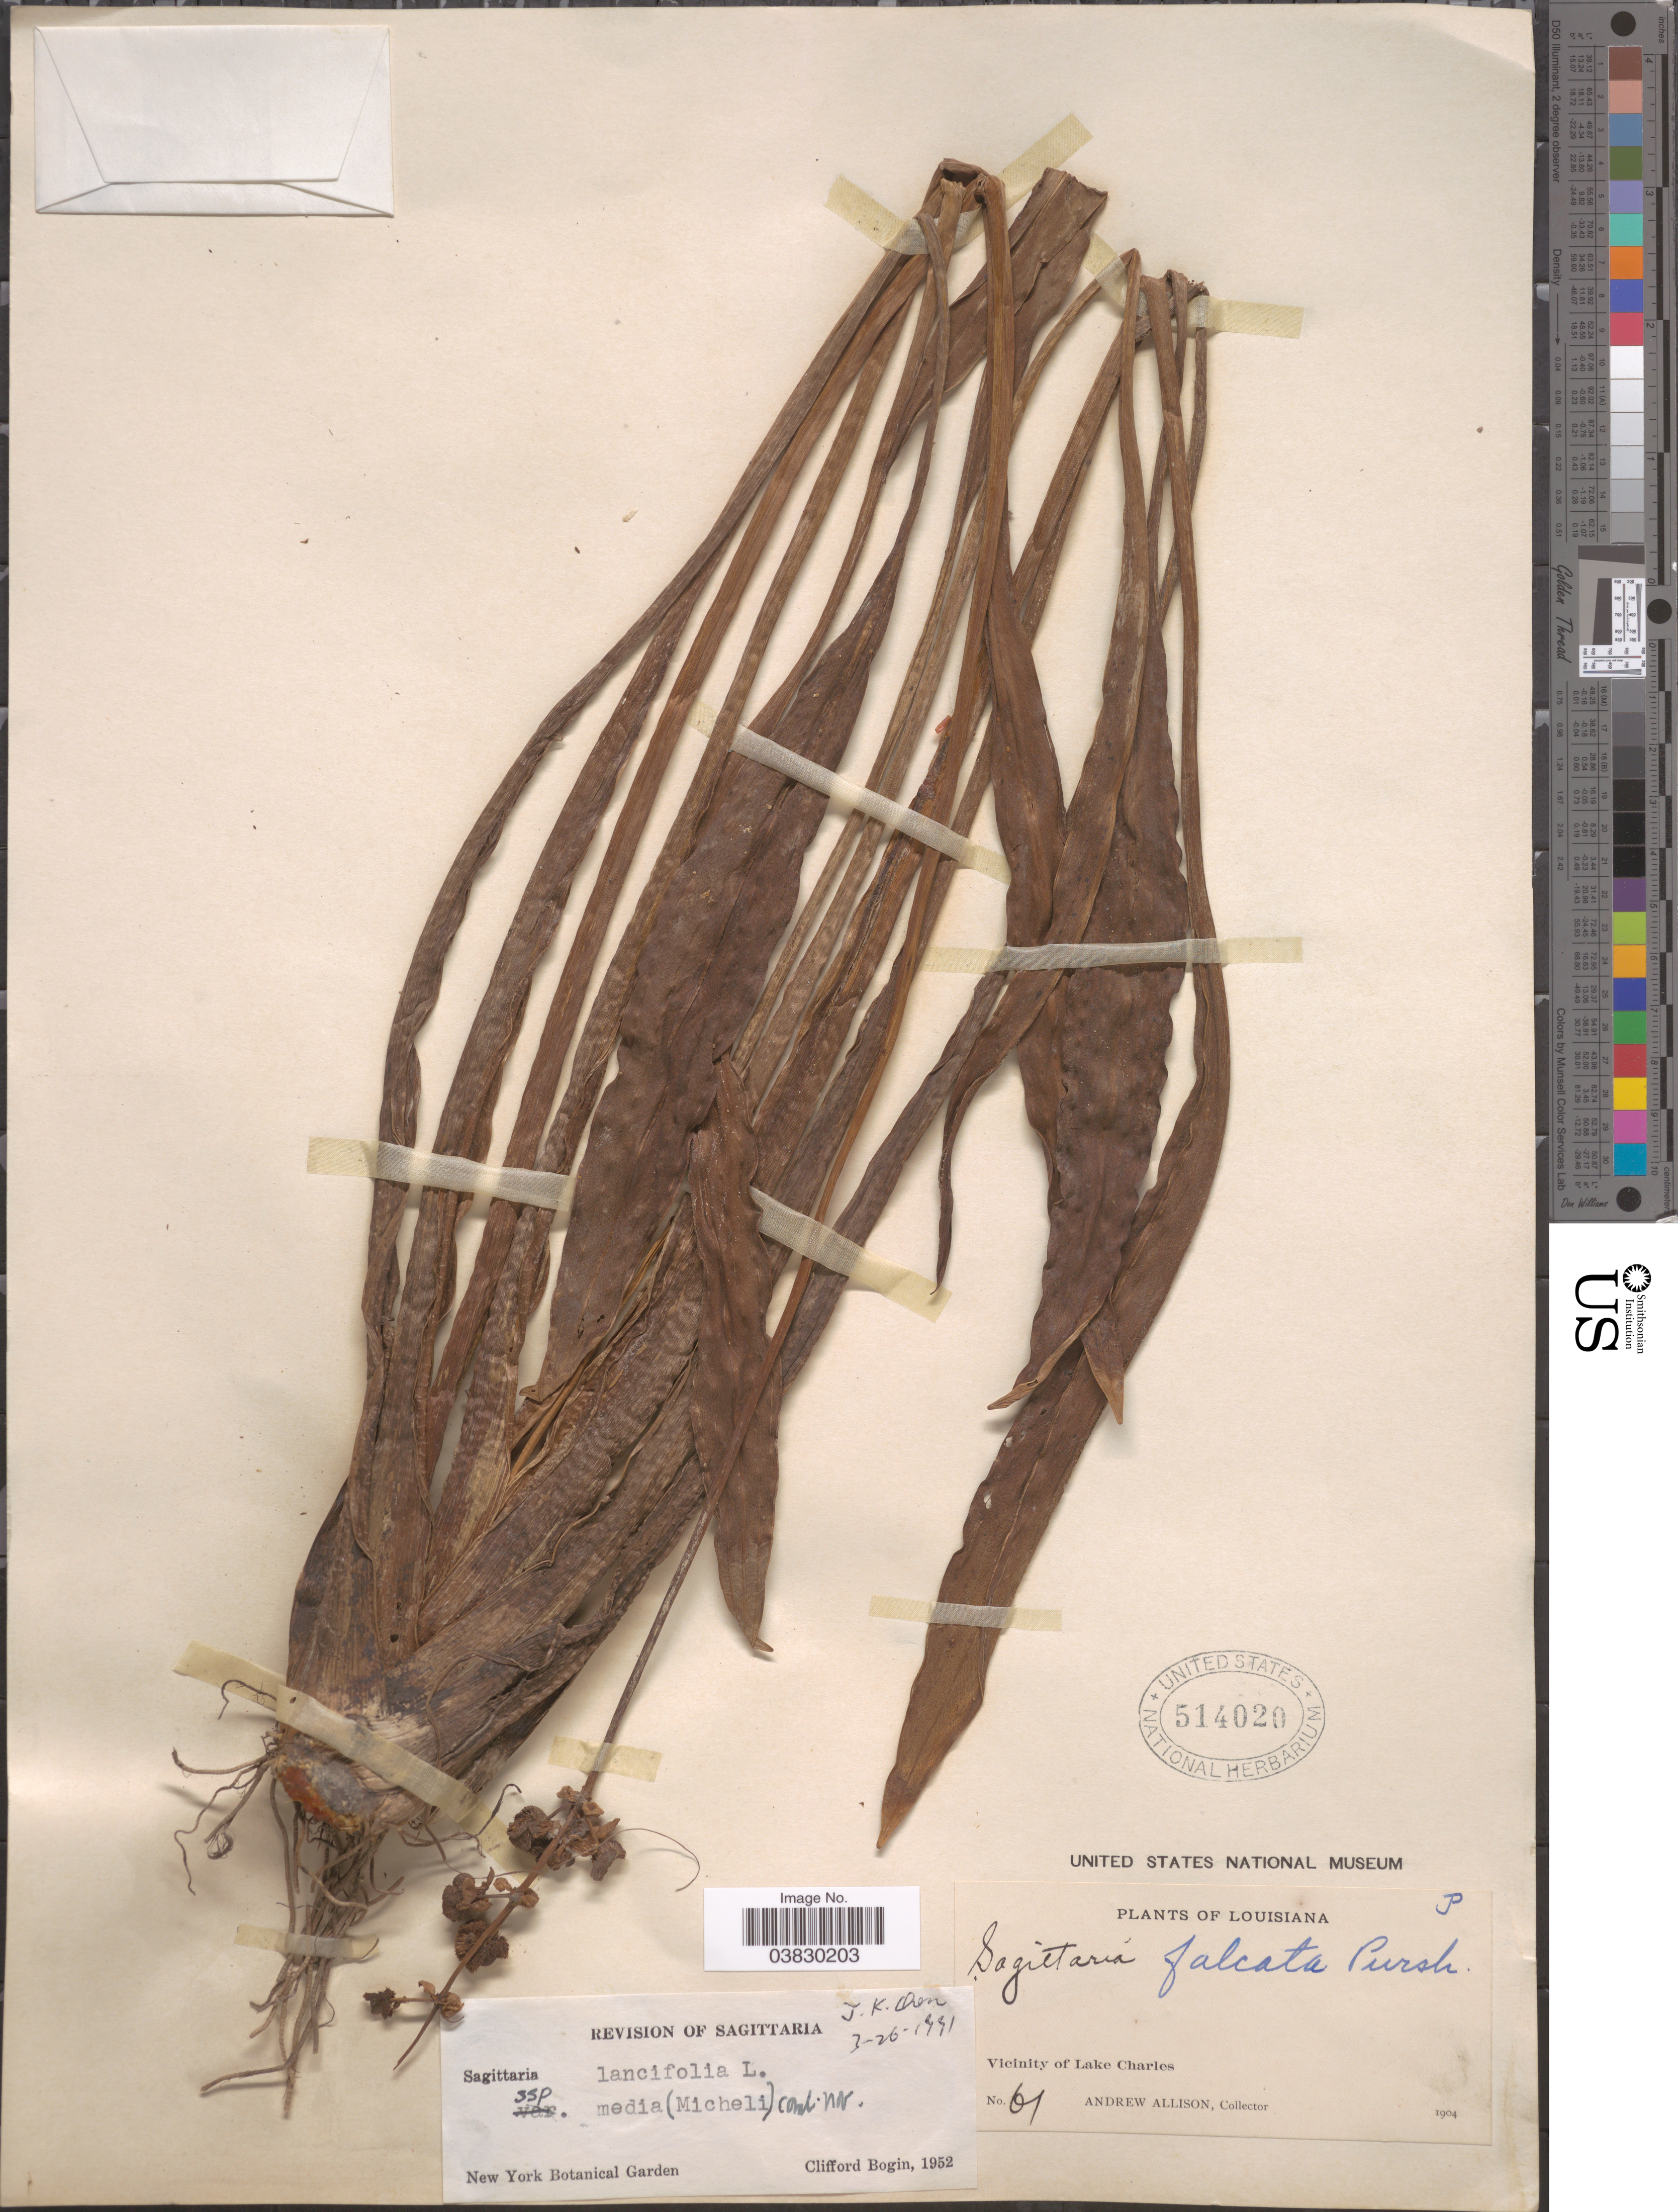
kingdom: Plantae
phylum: Tracheophyta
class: Liliopsida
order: Alismatales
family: Alismataceae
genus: Sagittaria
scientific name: Sagittaria lancifolia subsp. media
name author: (Micheli) Bogin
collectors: A. Allison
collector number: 61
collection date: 1904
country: United States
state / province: Louisiana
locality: Vicinity of Lake Charles.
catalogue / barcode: US 514020